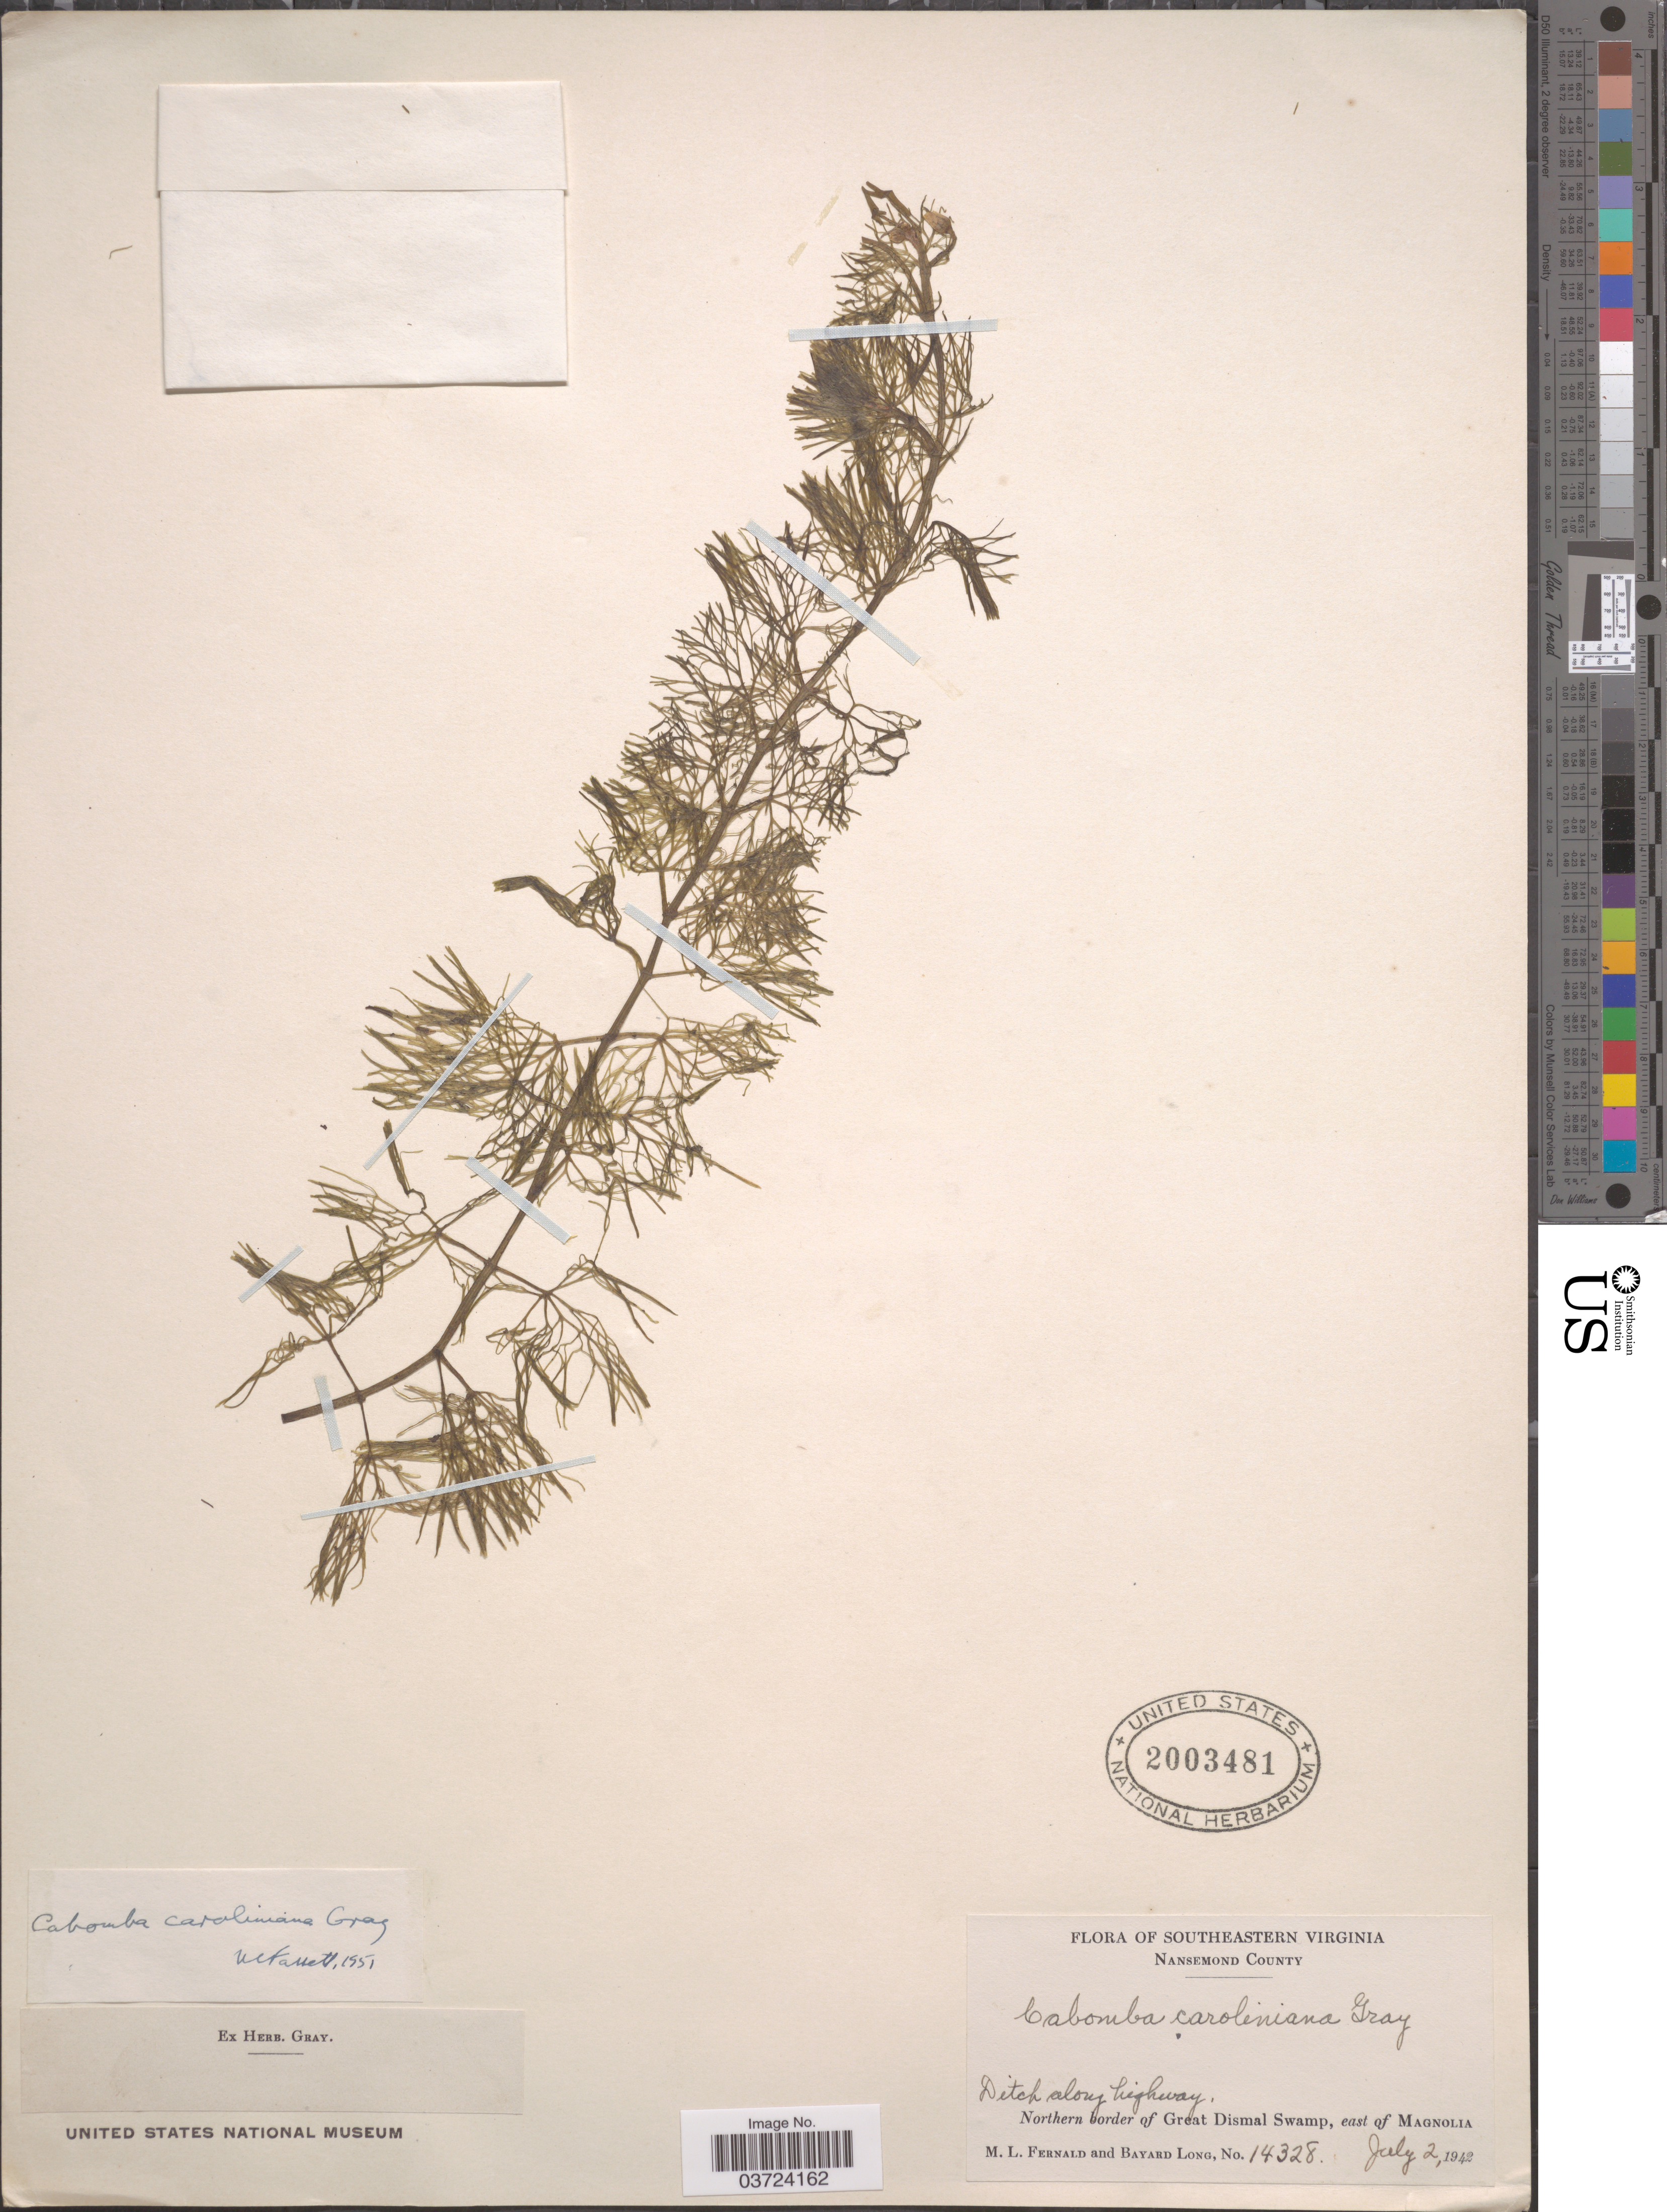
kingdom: Plantae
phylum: Tracheophyta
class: Magnoliopsida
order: Nymphaeales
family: Cabombaceae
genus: Cabomba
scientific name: Cabomba caroliniana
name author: A. Gray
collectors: M. L. Fernald & B. Long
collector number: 14328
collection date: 1942-07-02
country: United States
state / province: Virginia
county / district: City of Suffolk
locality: Southeastern Virginia. Nansemond County. Northern border of Great Dismal Swamp, east of Magnolia.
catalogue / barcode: US 2003481